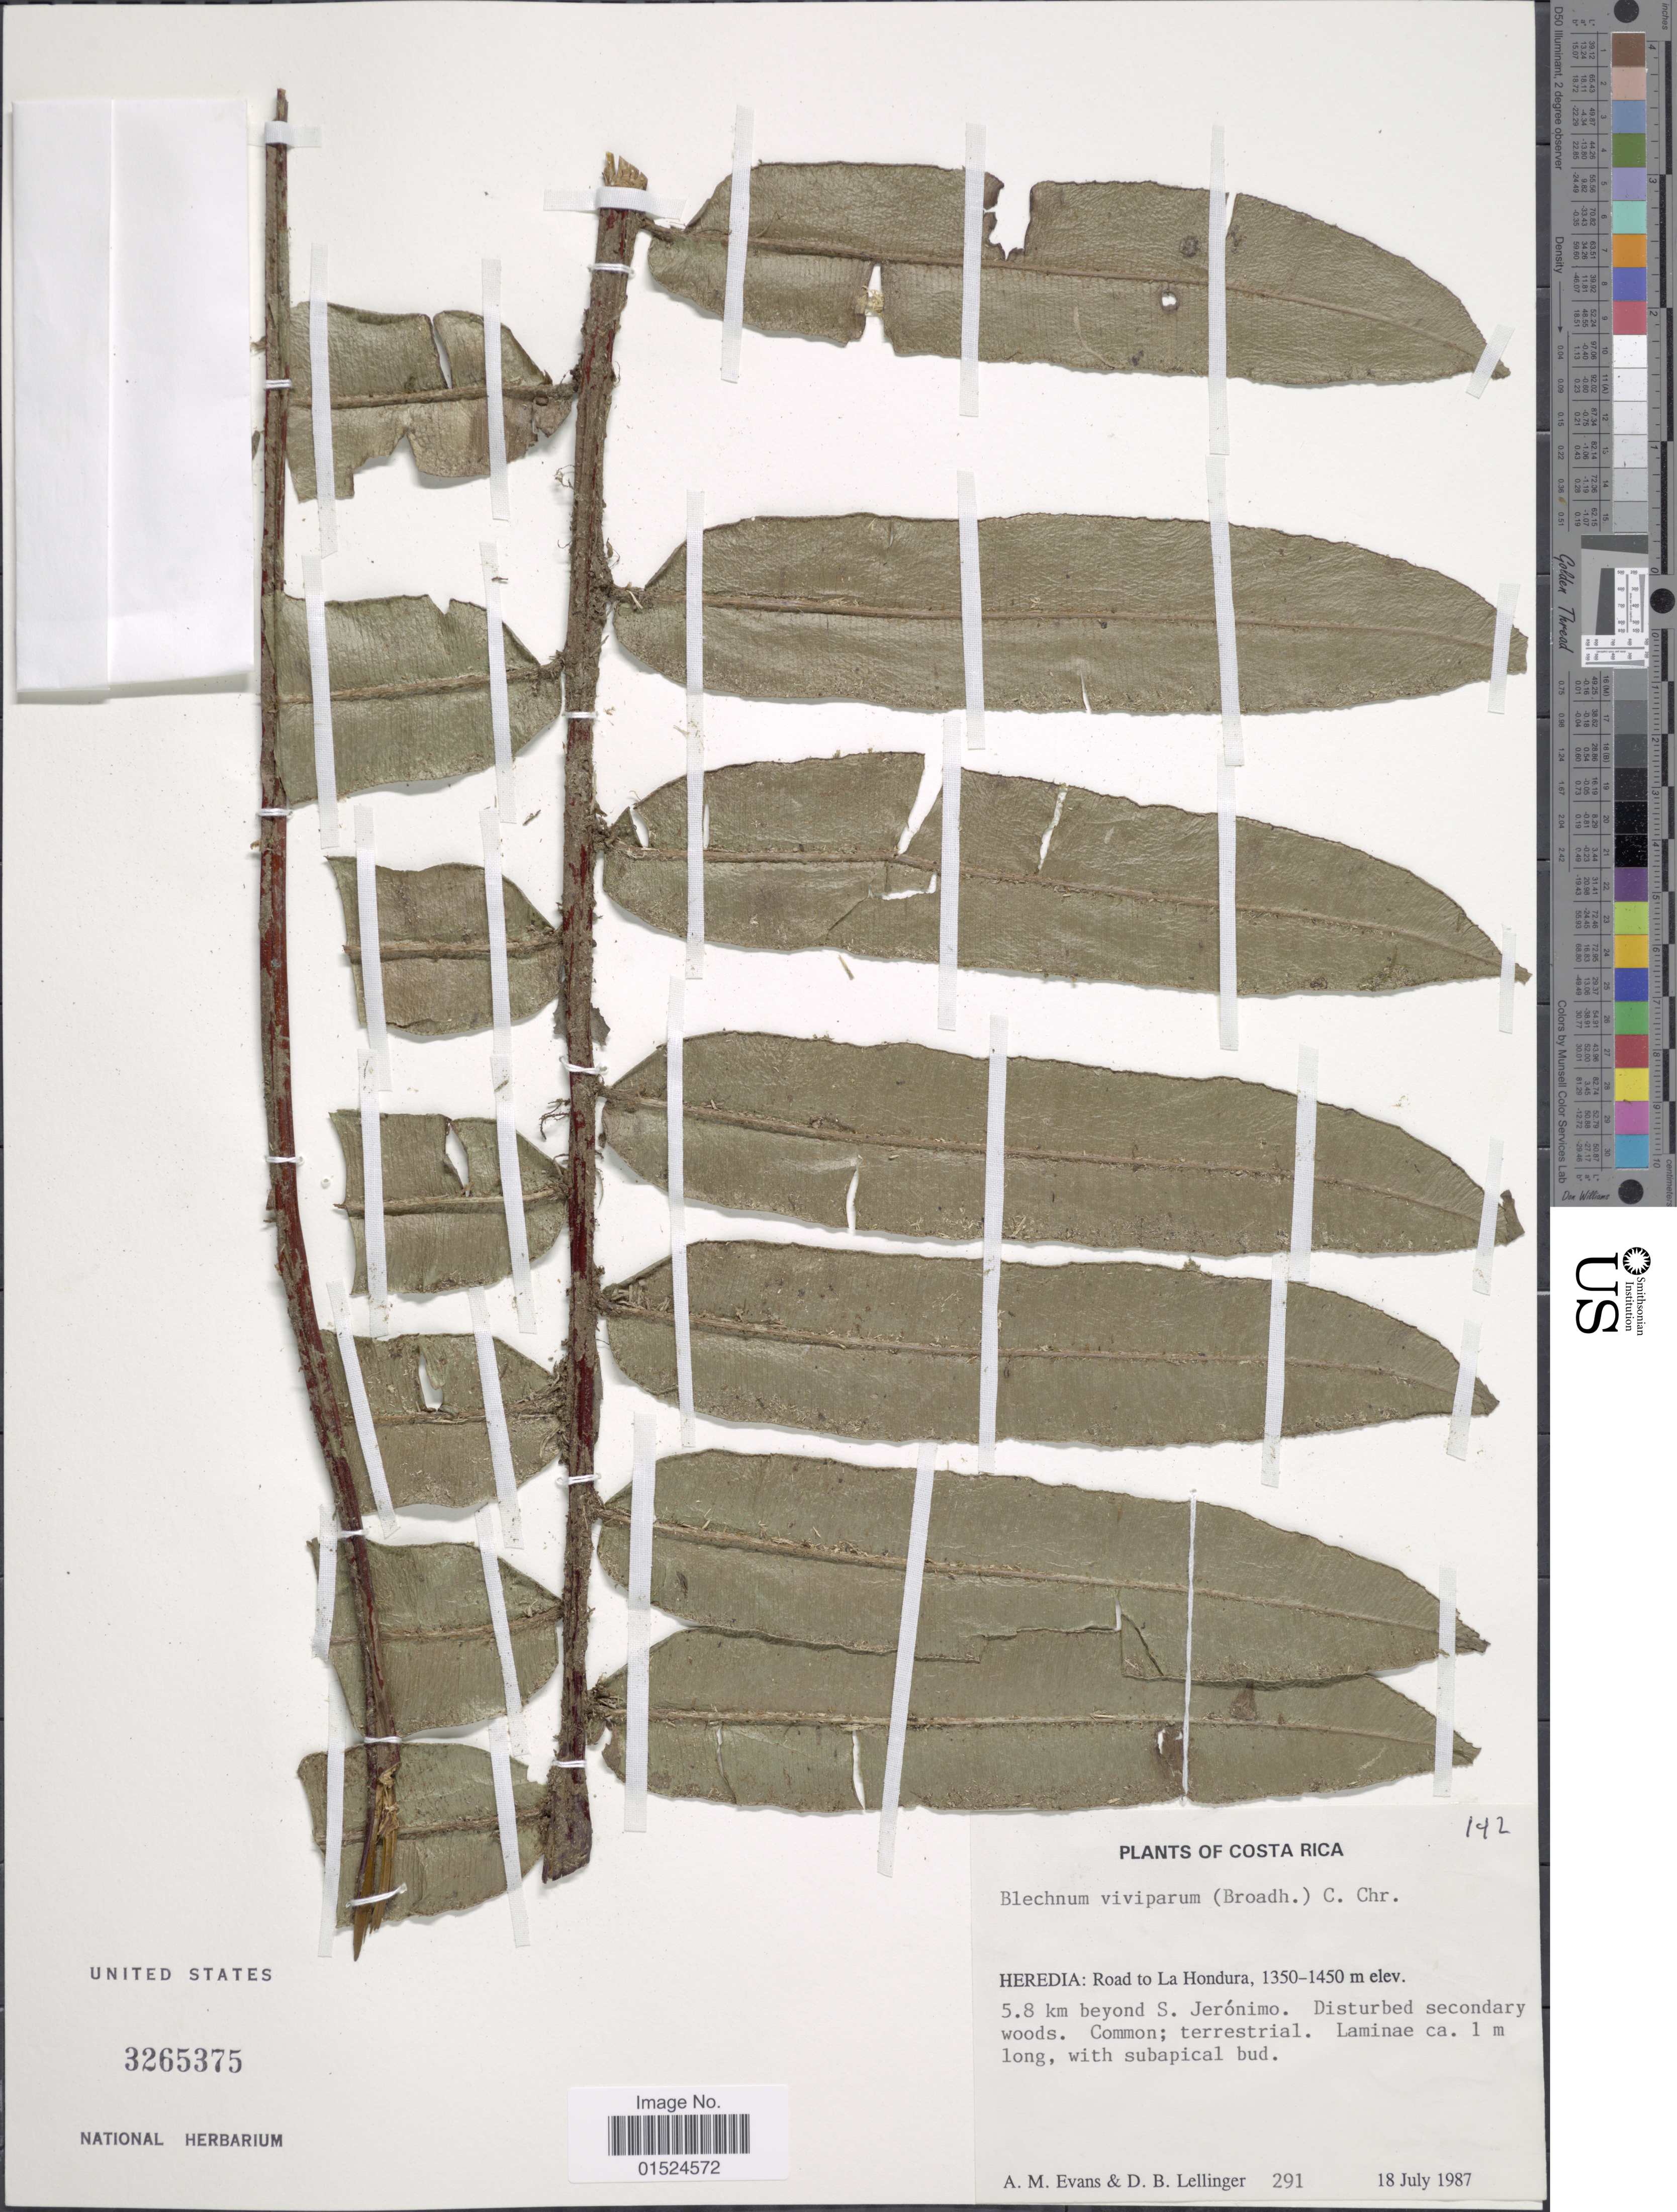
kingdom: Plantae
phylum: Tracheophyta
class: Polypodiopsida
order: Polypodiales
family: Blechnaceae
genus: Blechnum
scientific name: Blechnum viviparum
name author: (Broadh.) C. Chr.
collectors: A. M. Evans & D. B. Lellinger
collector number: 291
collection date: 1987-07-18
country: Costa Rica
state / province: Heredia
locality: Road to La Hondura, 5.8 km beyond S. Jerónimo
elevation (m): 1350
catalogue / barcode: US 3265375